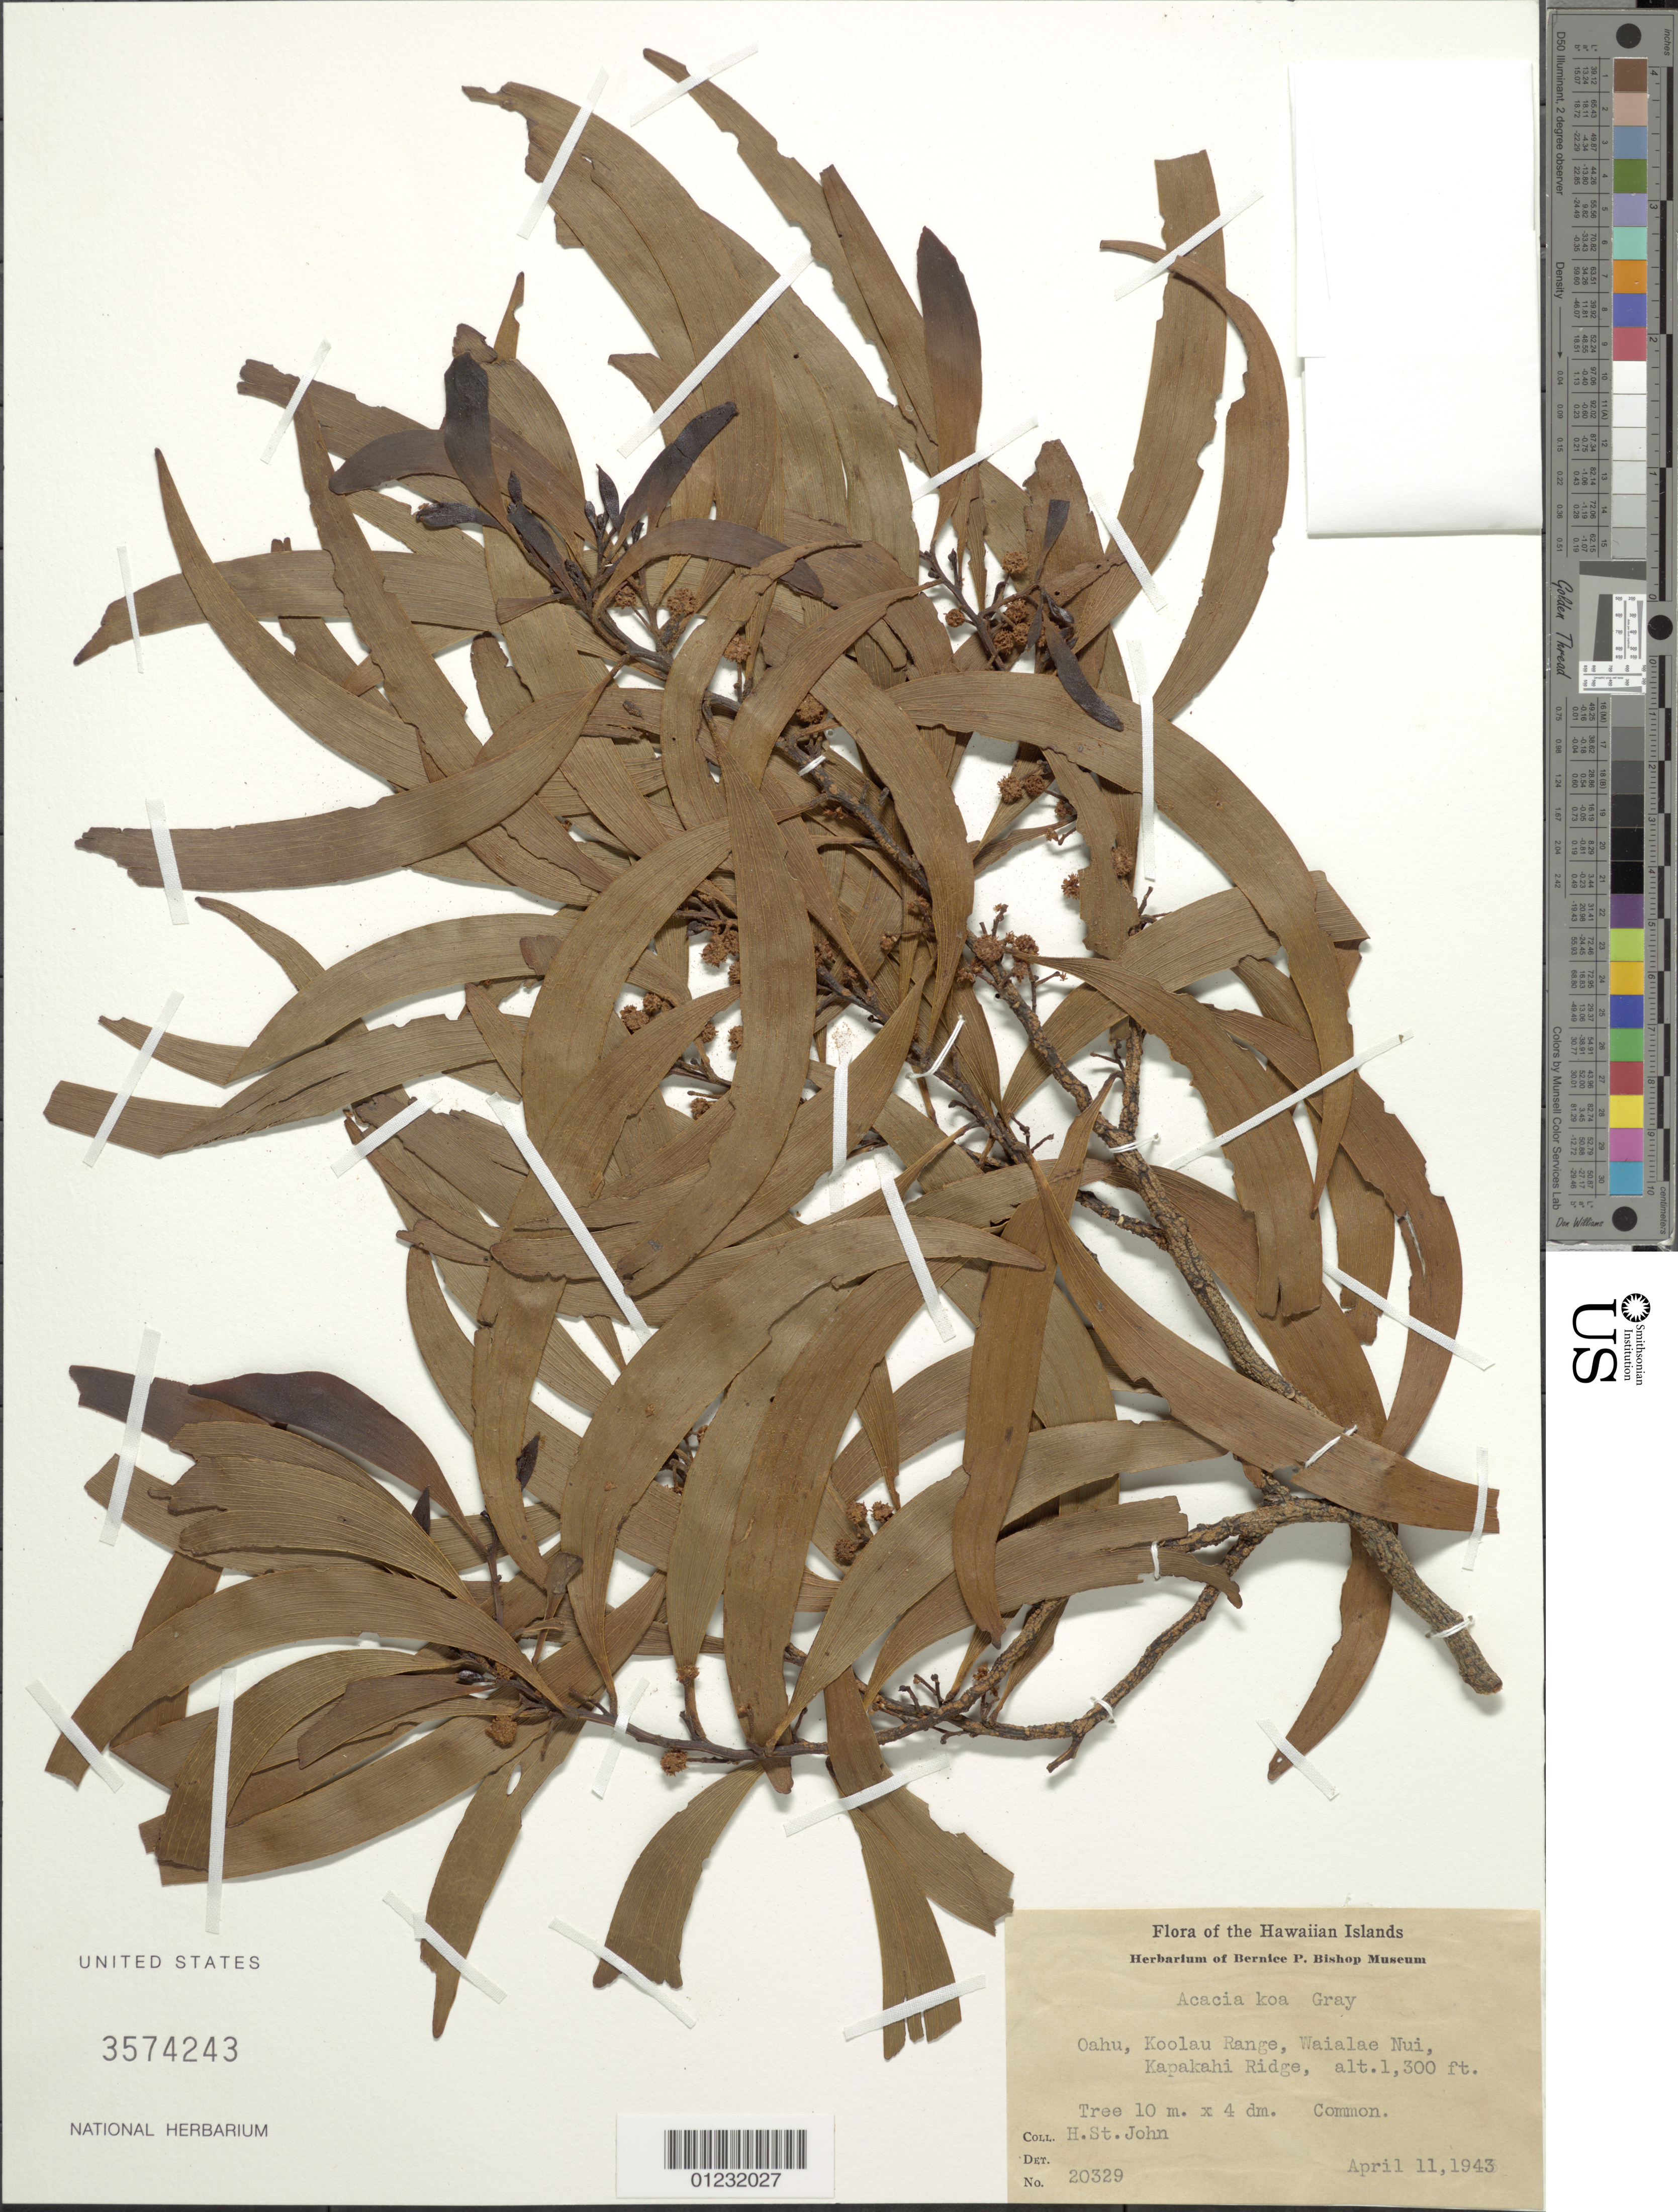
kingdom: Plantae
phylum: Tracheophyta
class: Magnoliopsida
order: Fabales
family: Fabaceae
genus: Acacia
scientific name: Acacia koa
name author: A. Gray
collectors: H. St. John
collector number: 20329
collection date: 1943-04-11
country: United States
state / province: Hawaii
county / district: Honolulu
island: Oahu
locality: Koolau Range, Waiale Nui, Kapakahi Ridge.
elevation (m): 396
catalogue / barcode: US 3574243